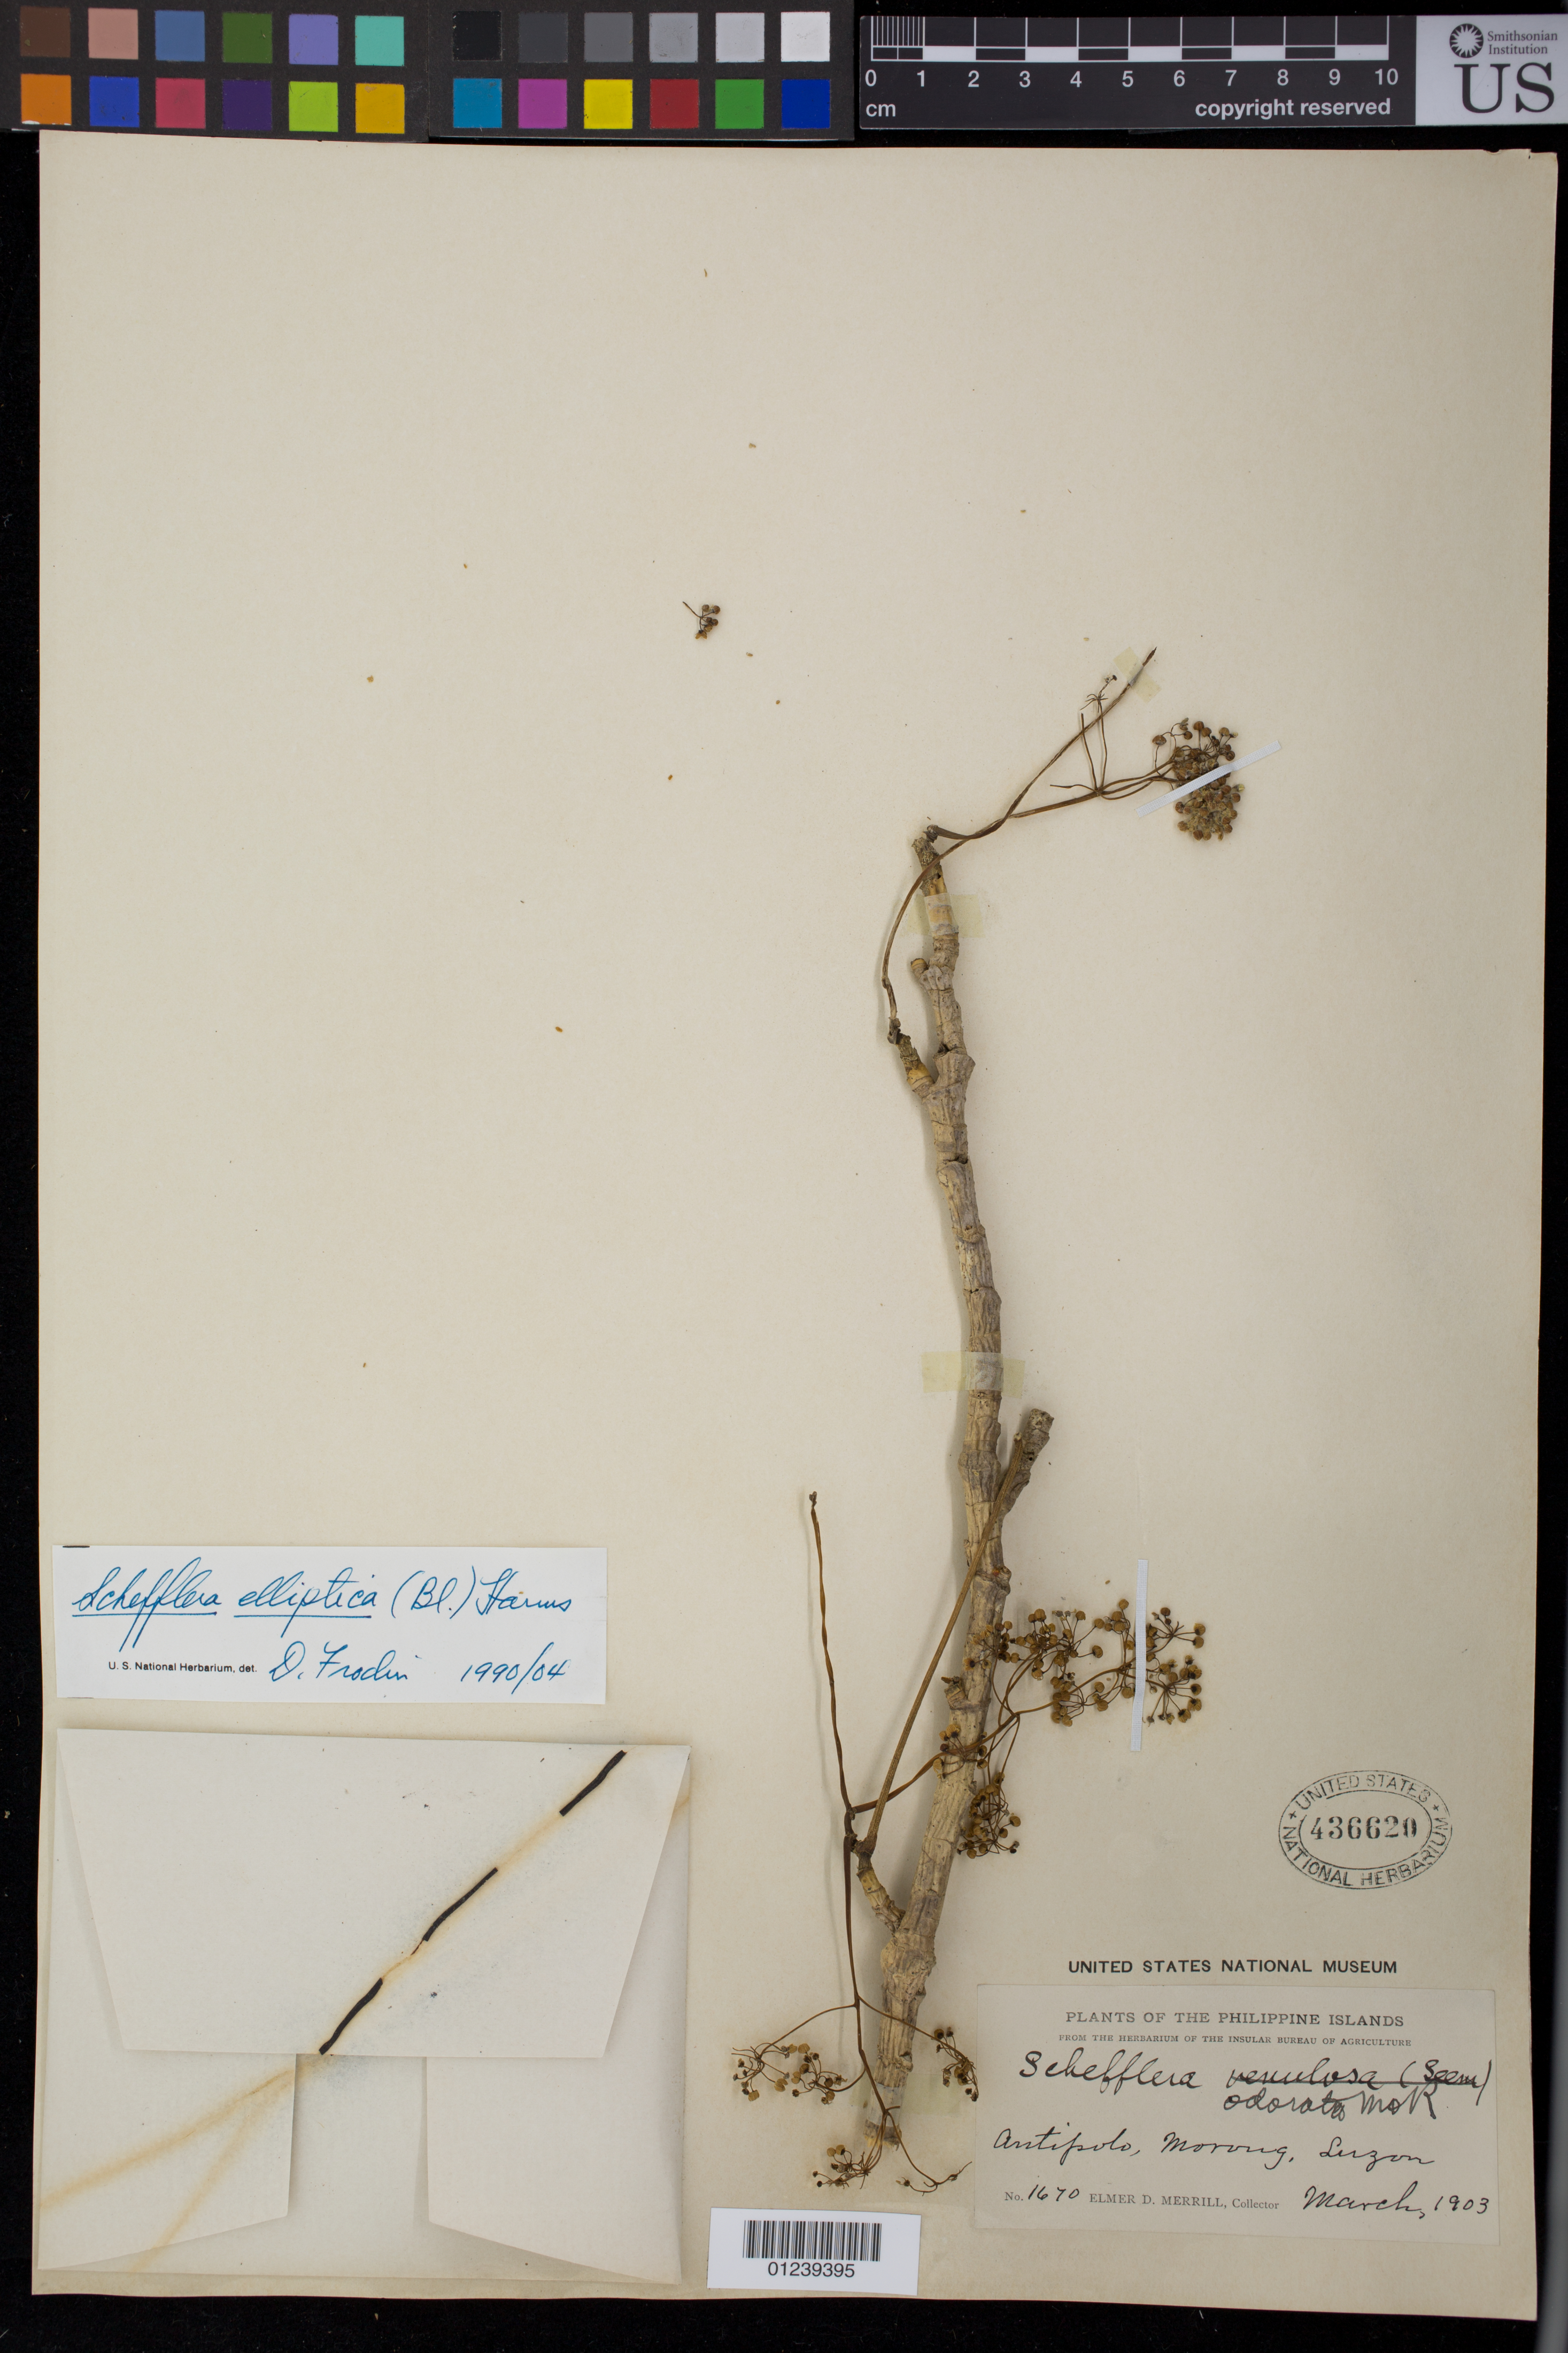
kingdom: Plantae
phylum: Tracheophyta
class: Magnoliopsida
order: Apiales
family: Araliaceae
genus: Schefflera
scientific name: Schefflera feriarum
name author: Frodin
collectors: E. D. Merrill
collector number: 1670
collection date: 1903-03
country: Philippines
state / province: Calabarzon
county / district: Rizal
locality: Antipolo, (Morong), Luzon.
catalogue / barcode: US 436620